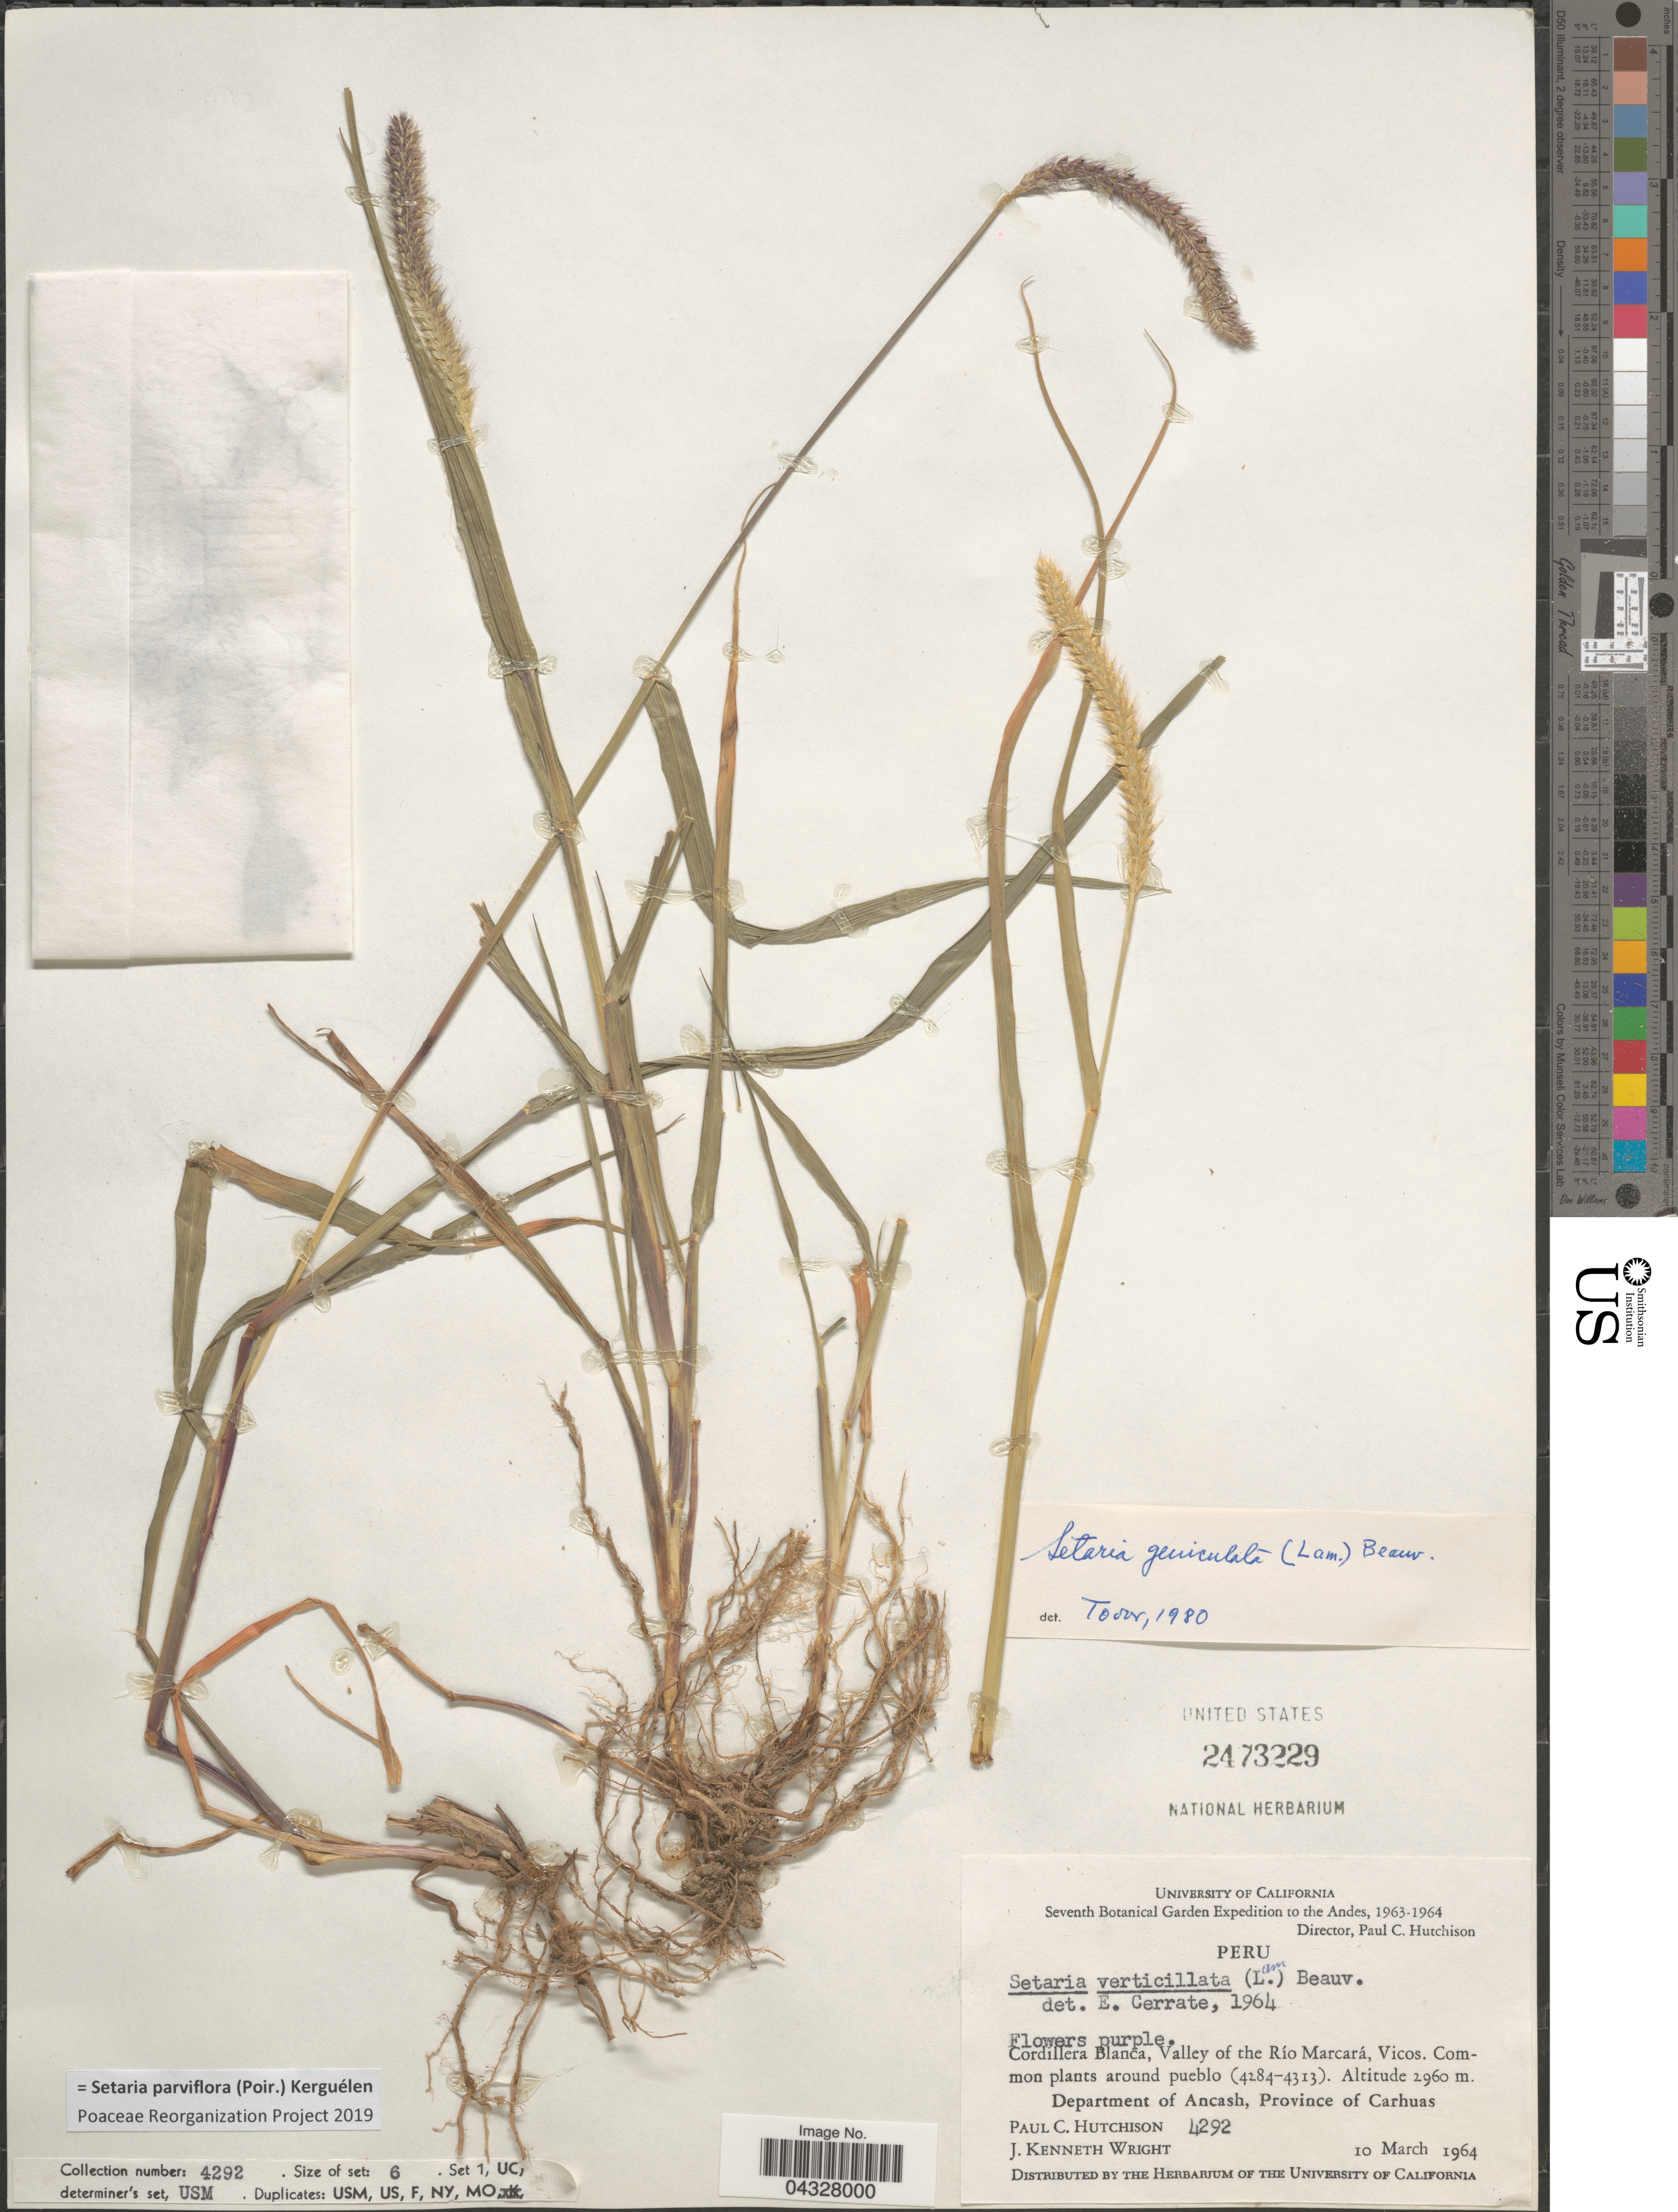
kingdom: Plantae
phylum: Tracheophyta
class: Liliopsida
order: Poales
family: Poaceae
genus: Setaria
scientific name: Setaria parviflora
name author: (Poir.) Kerguélen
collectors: P. C. Hutchison & J. K. Wright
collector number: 4292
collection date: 1964-03-10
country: Peru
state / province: Ancash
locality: Seventh Botanical Garden Expedition to the Andes, 1963-1964. Cordillera Blanca, Valley of the Río Marcará, Vicos. Department of Ancash, Province of Cahuas.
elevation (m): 2960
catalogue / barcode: US 2473229